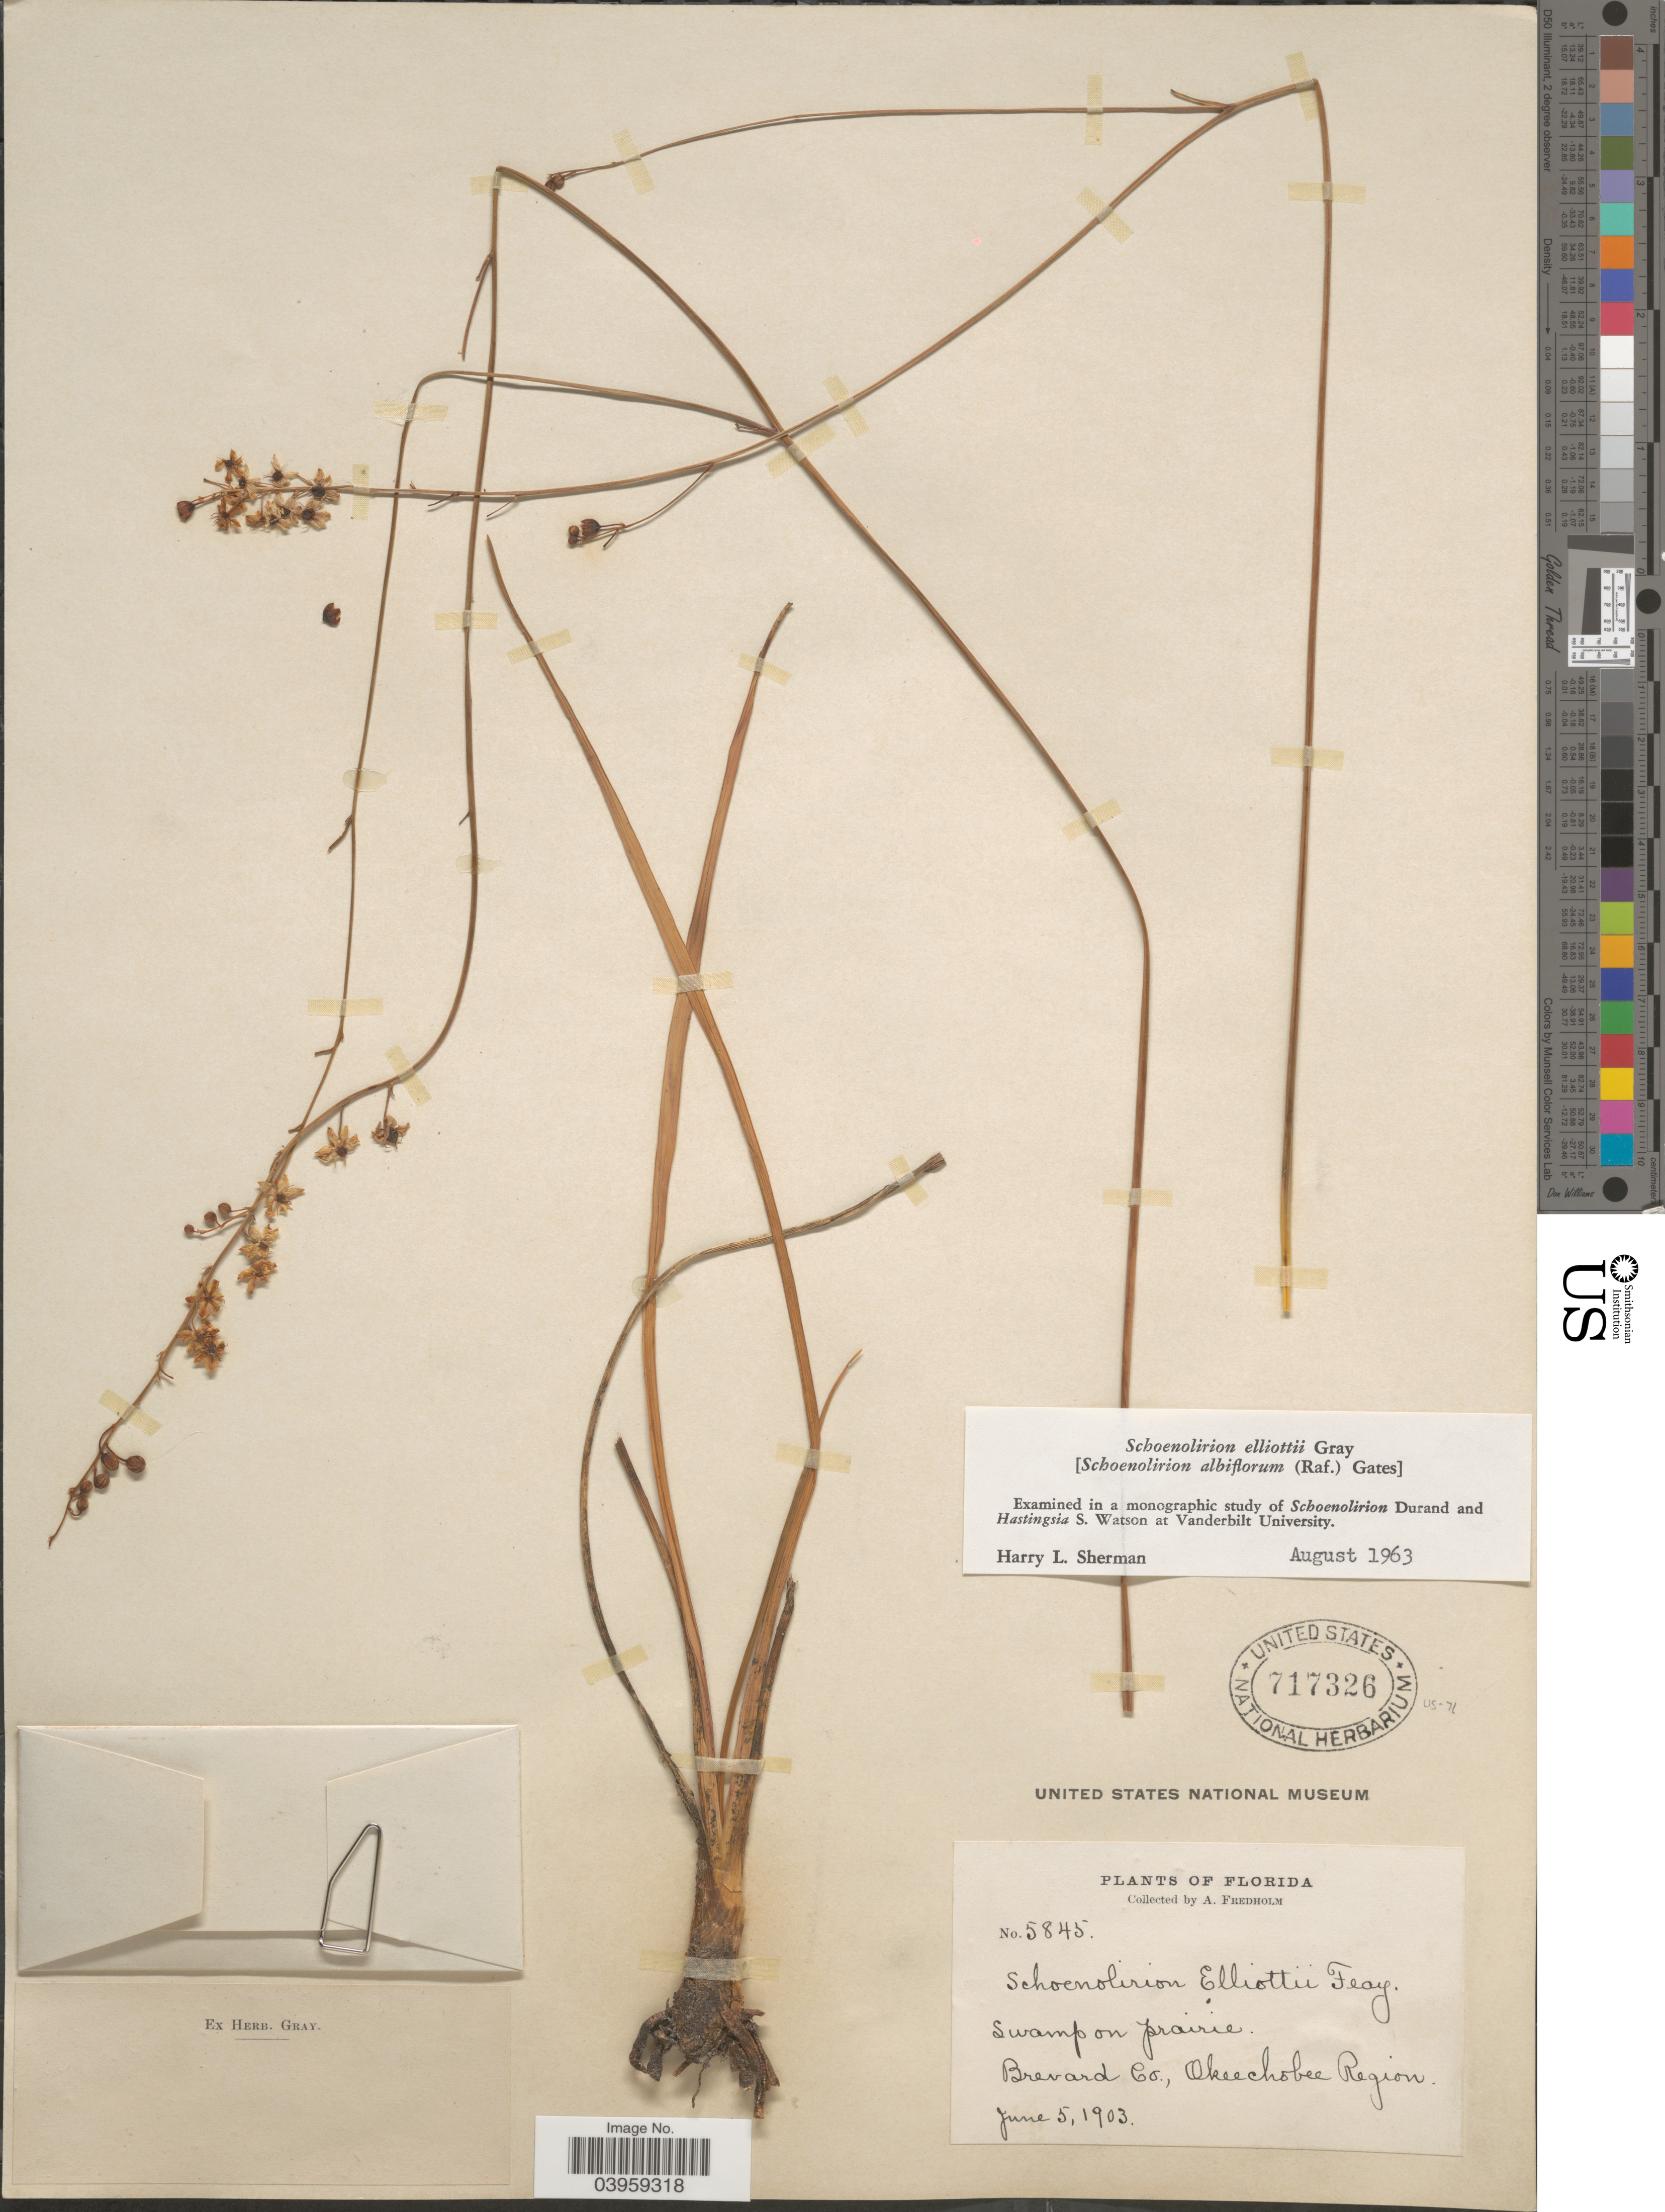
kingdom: Plantae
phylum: Tracheophyta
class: Liliopsida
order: Asparagales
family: Asparagaceae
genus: Schoenolirion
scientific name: Schoenolirion elliottii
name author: A. Gray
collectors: A. Fredholm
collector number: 5845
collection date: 1903-06-05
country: United States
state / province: Florida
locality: Brevard Co., Okeechobee Region.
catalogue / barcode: US 717326